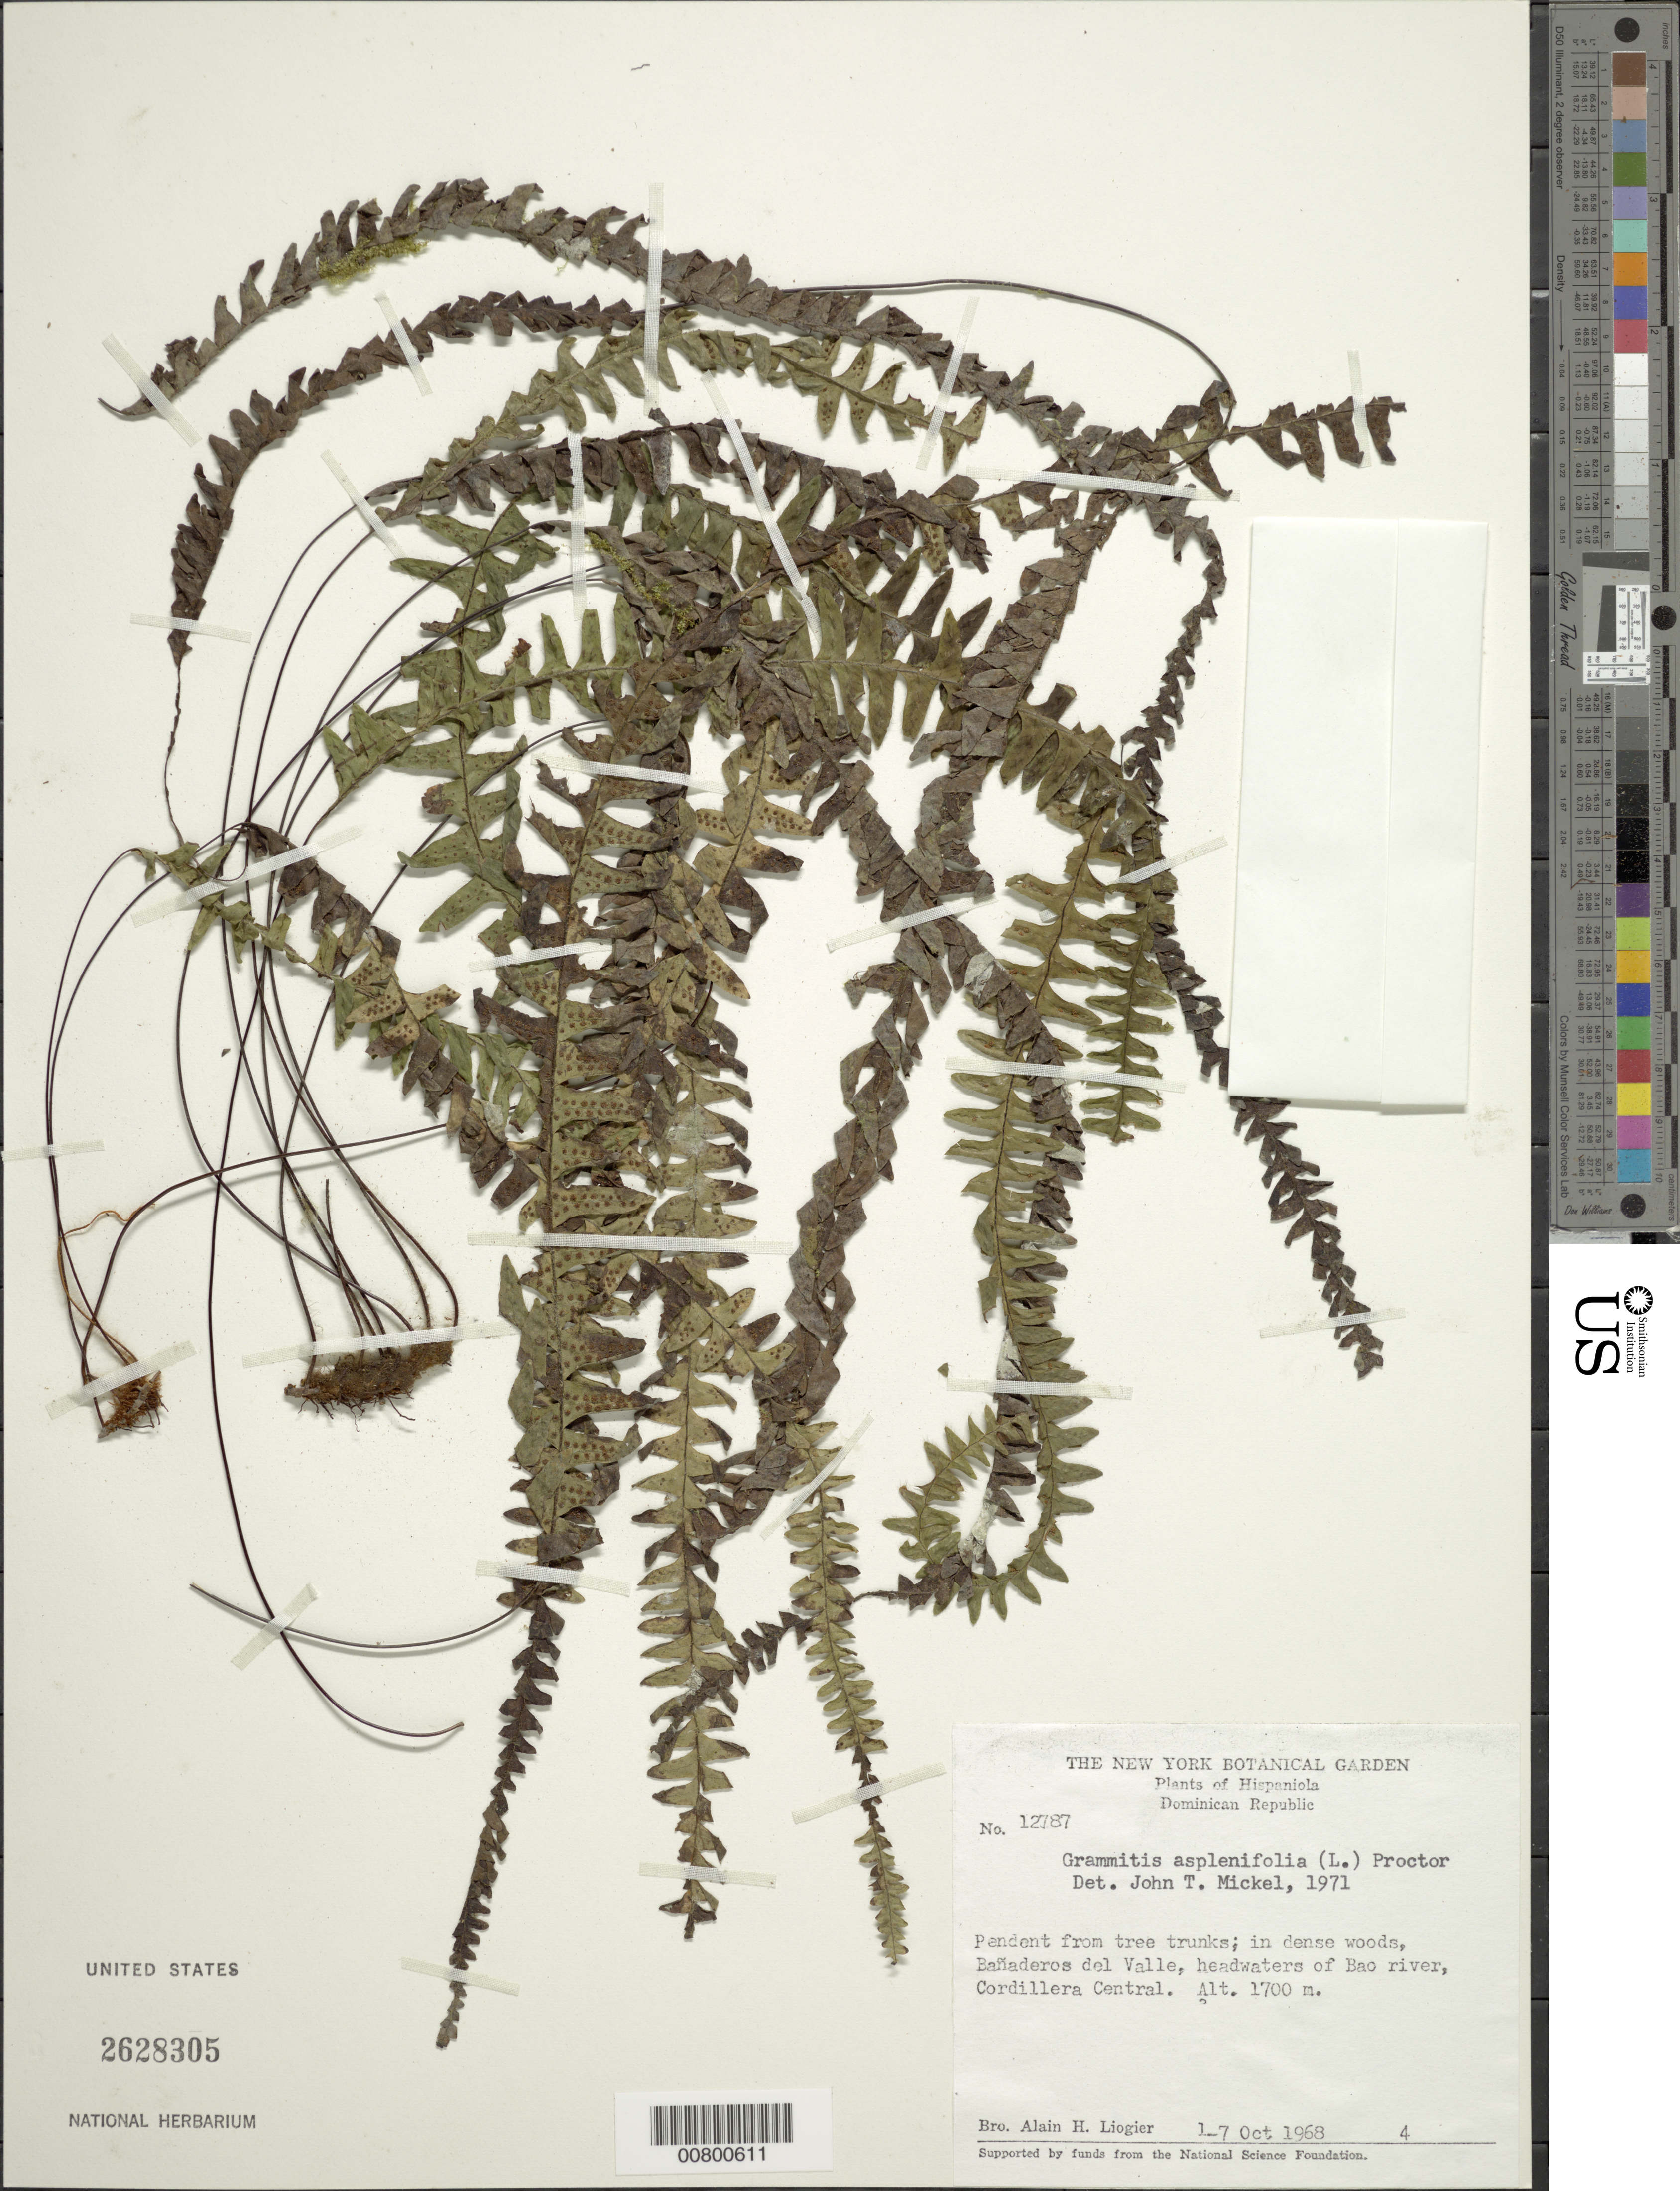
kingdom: Plantae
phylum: Tracheophyta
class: Polypodiopsida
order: Polypodiales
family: Polypodiaceae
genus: Terpsichore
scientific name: Terpsichore asplenifolia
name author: (L.) A.R. Sm.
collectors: A. H. Liogier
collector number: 12787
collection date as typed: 01 Oct 1968 to 07 Oct 1968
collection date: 1968-10-01/1968-10-07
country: Dominican Republic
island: Hispaniola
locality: Cordillera Central, Bañaderos del Valle, headwaters of Bao River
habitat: Dense woods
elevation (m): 1700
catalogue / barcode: US 2628305